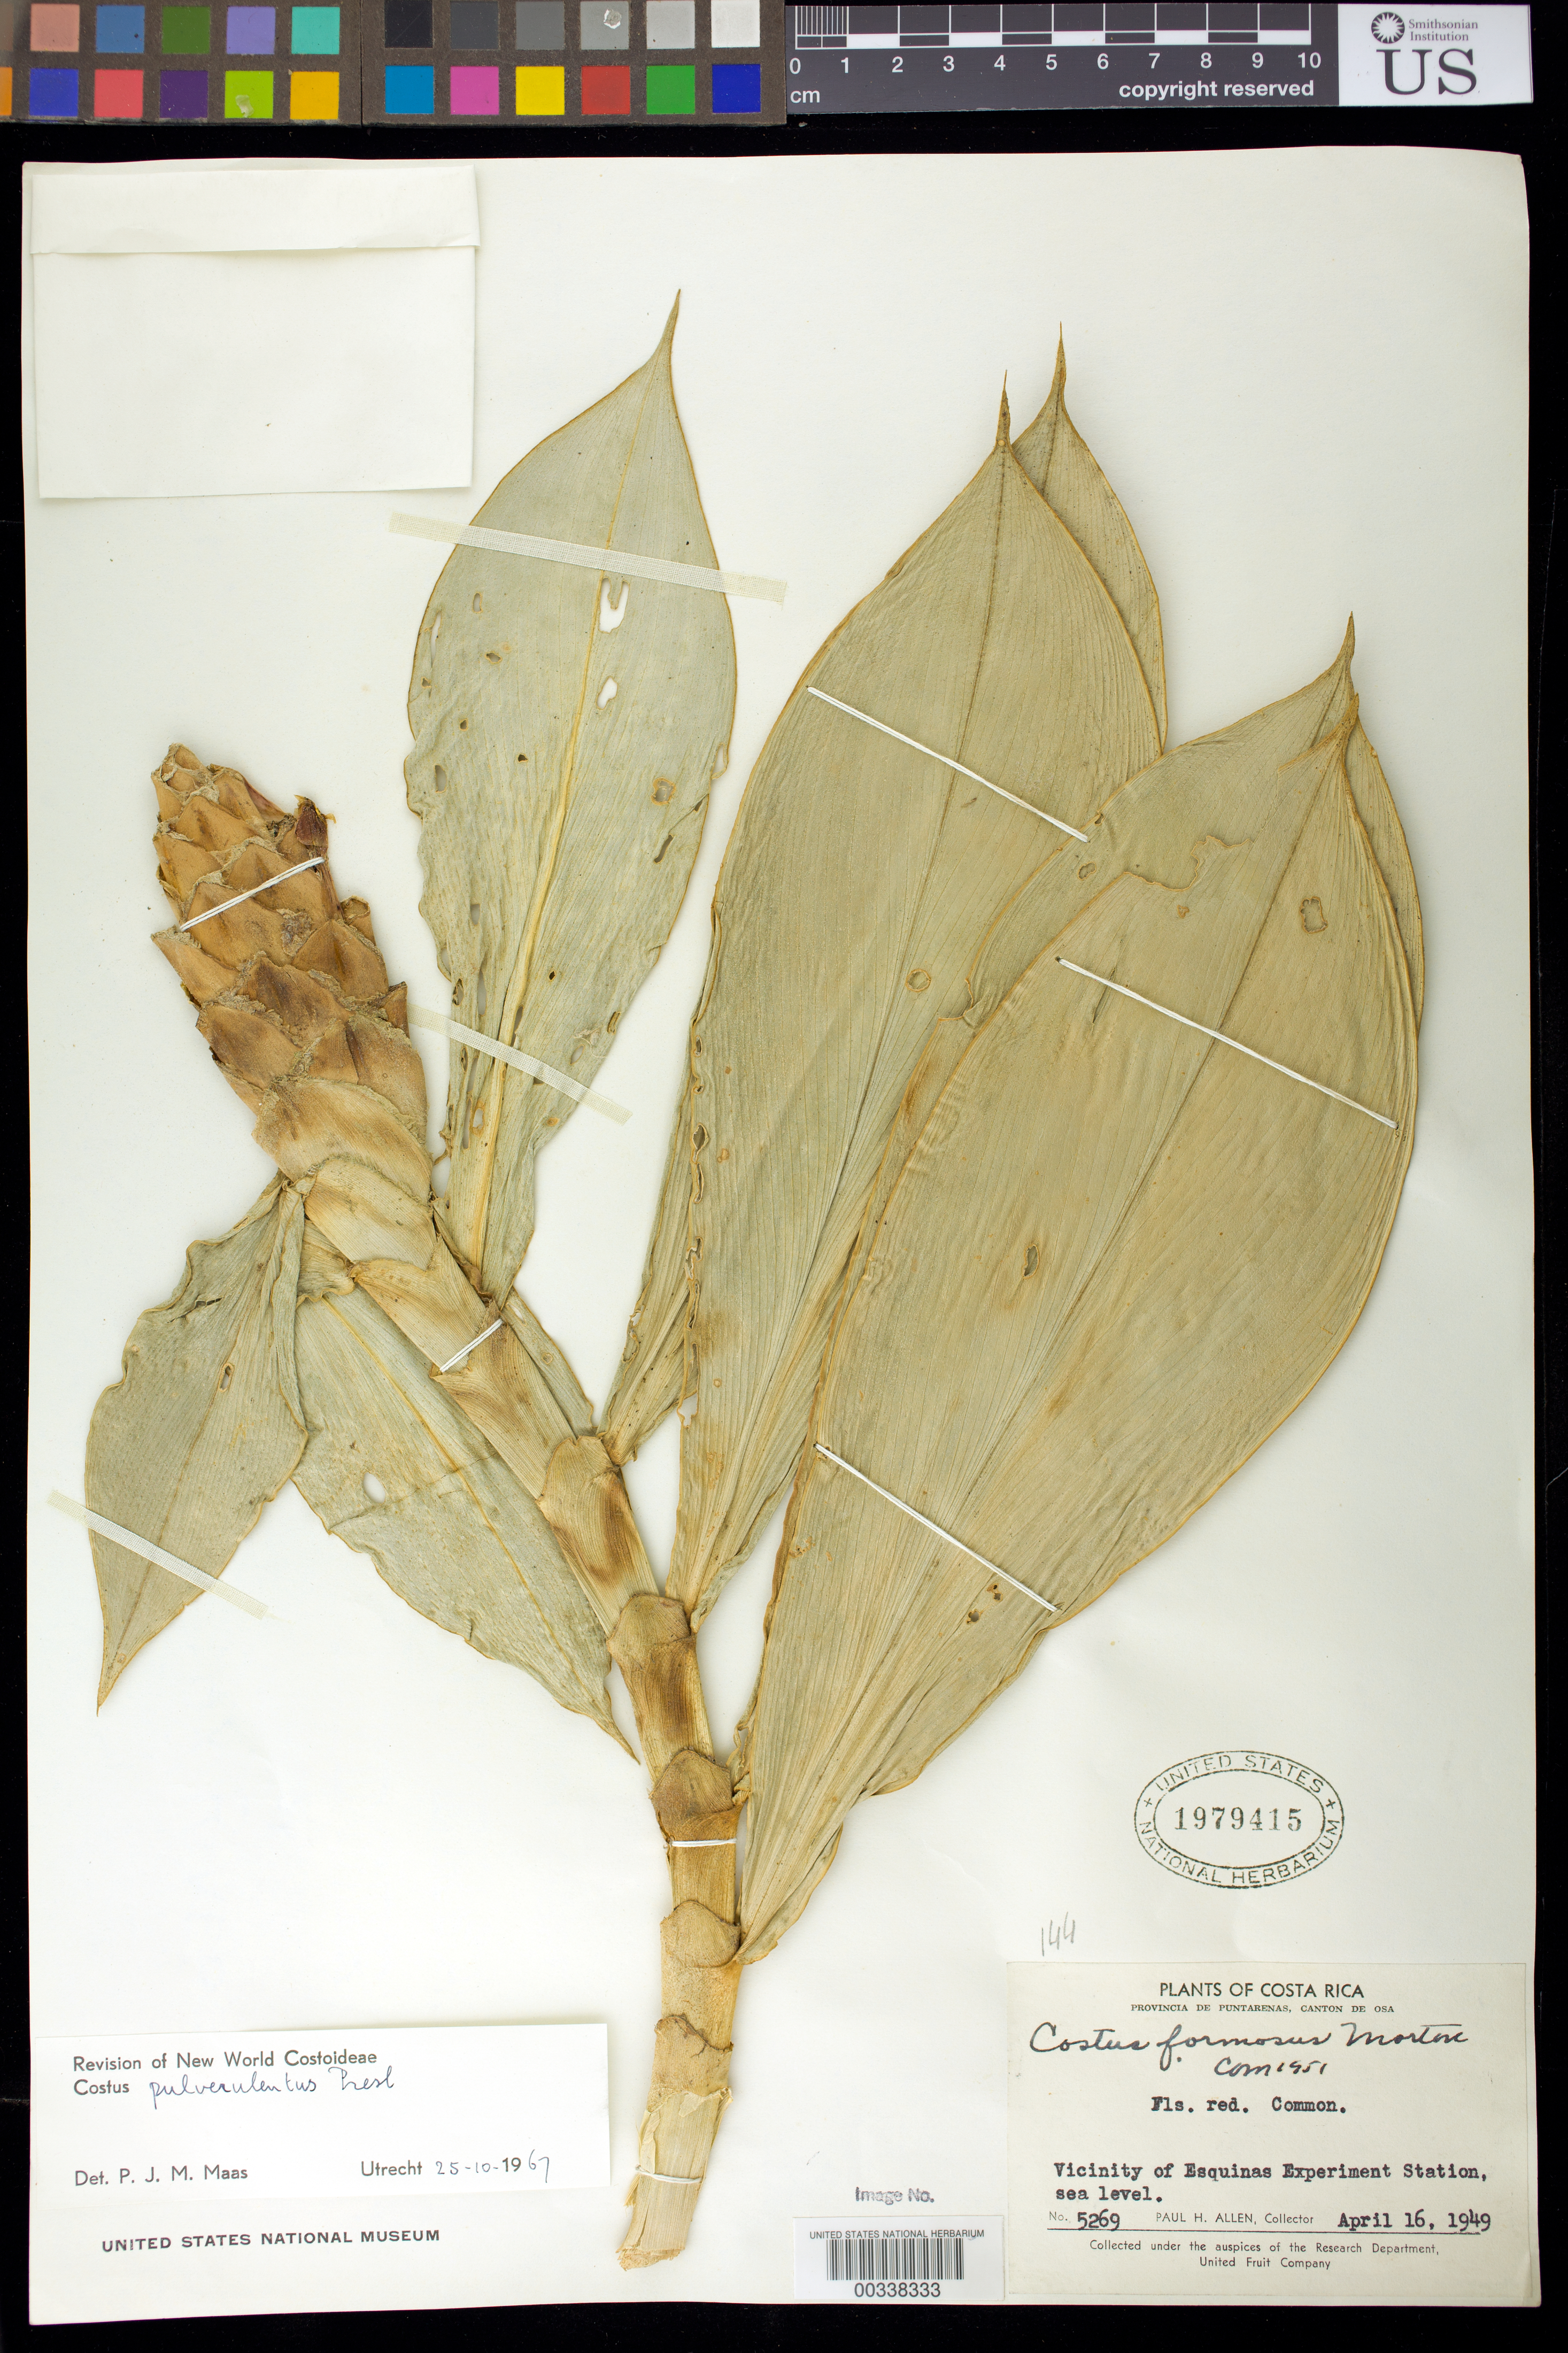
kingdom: Plantae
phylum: Tracheophyta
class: Liliopsida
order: Zingiberales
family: Costaceae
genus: Costus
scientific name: Costus pulverulentus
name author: C. Presl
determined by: Maas, Paul J. M.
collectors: P. H. Allen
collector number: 5269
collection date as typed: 16 Apr 1949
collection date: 1949-04-16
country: Costa Rica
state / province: Puntarenas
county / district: Osa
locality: Canton de Osa, Golfo Dulce Area, vicinity of Esquinas Experiment Station, sea level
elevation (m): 0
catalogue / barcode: US 1979415